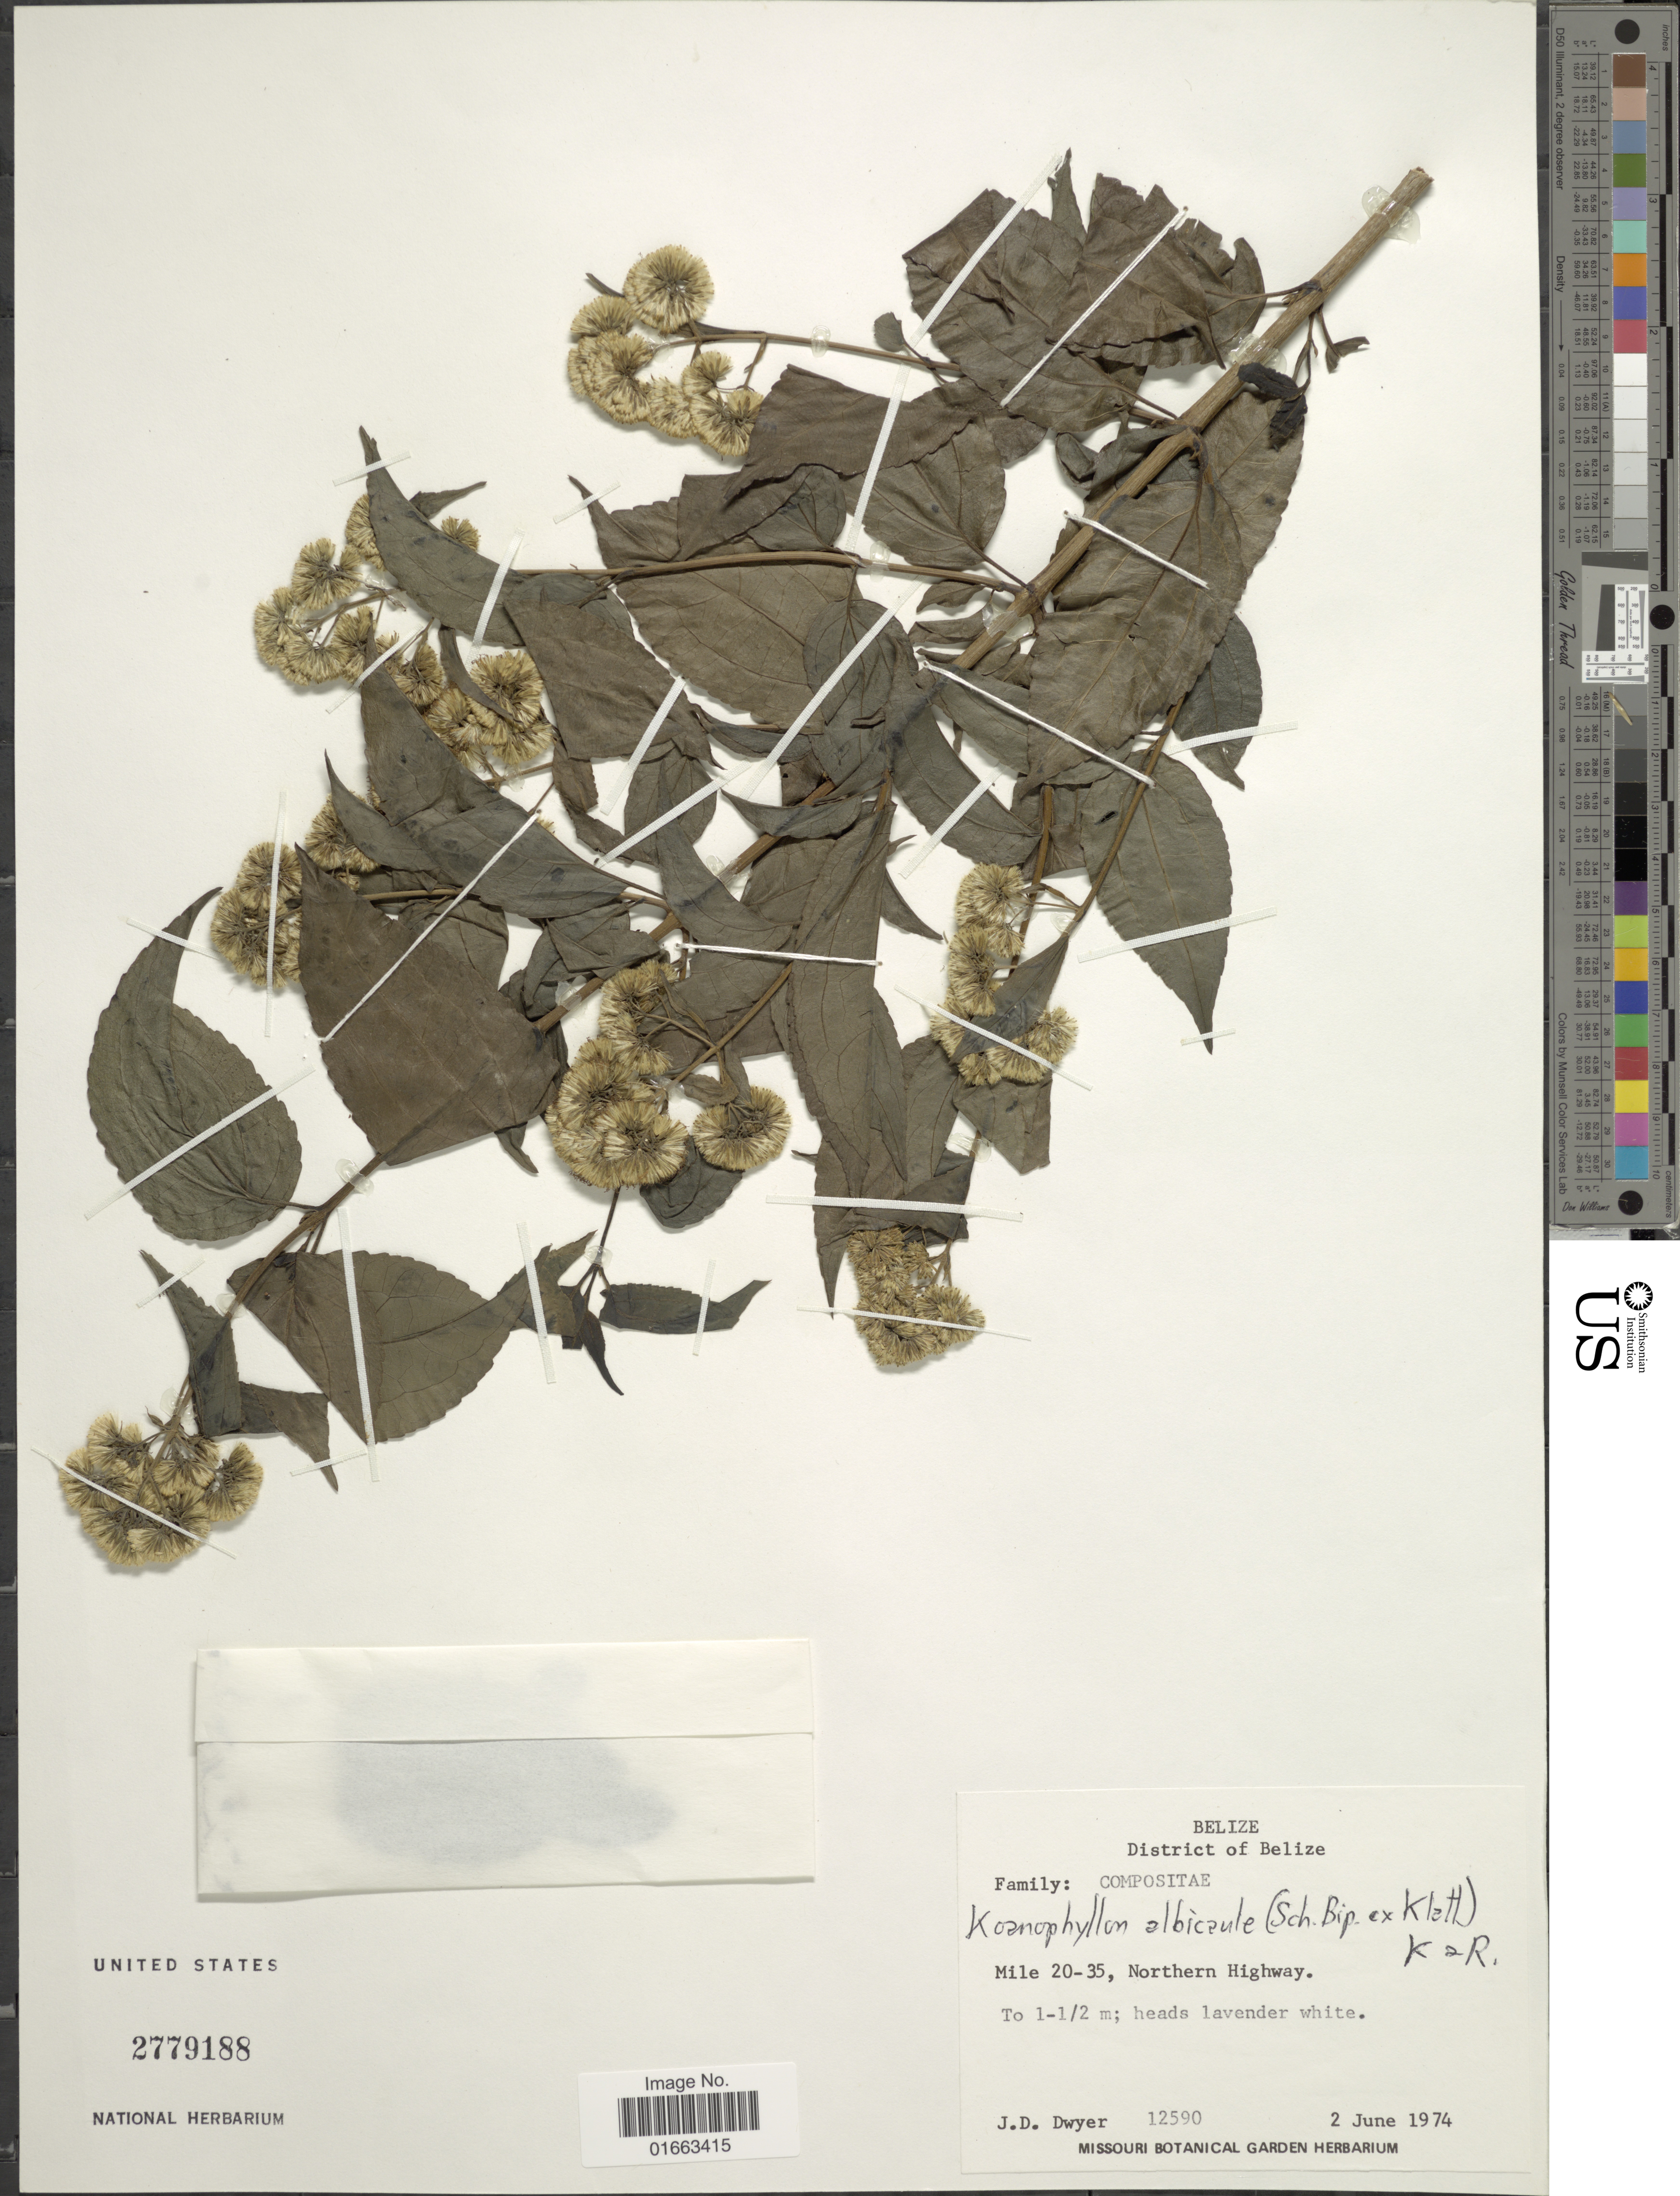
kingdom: Plantae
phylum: Tracheophyta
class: Magnoliopsida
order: Asterales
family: Asteraceae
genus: Koanophyllon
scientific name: Koanophyllon albicaule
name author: (Sch. Bip. ex Klatt) R.M. King & H. Rob.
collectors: J. D. Dwyer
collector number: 12590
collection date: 1974-06-02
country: Belize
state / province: Belize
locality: District of Belize, Mile 20-35, Northern Highway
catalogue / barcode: US 2779188